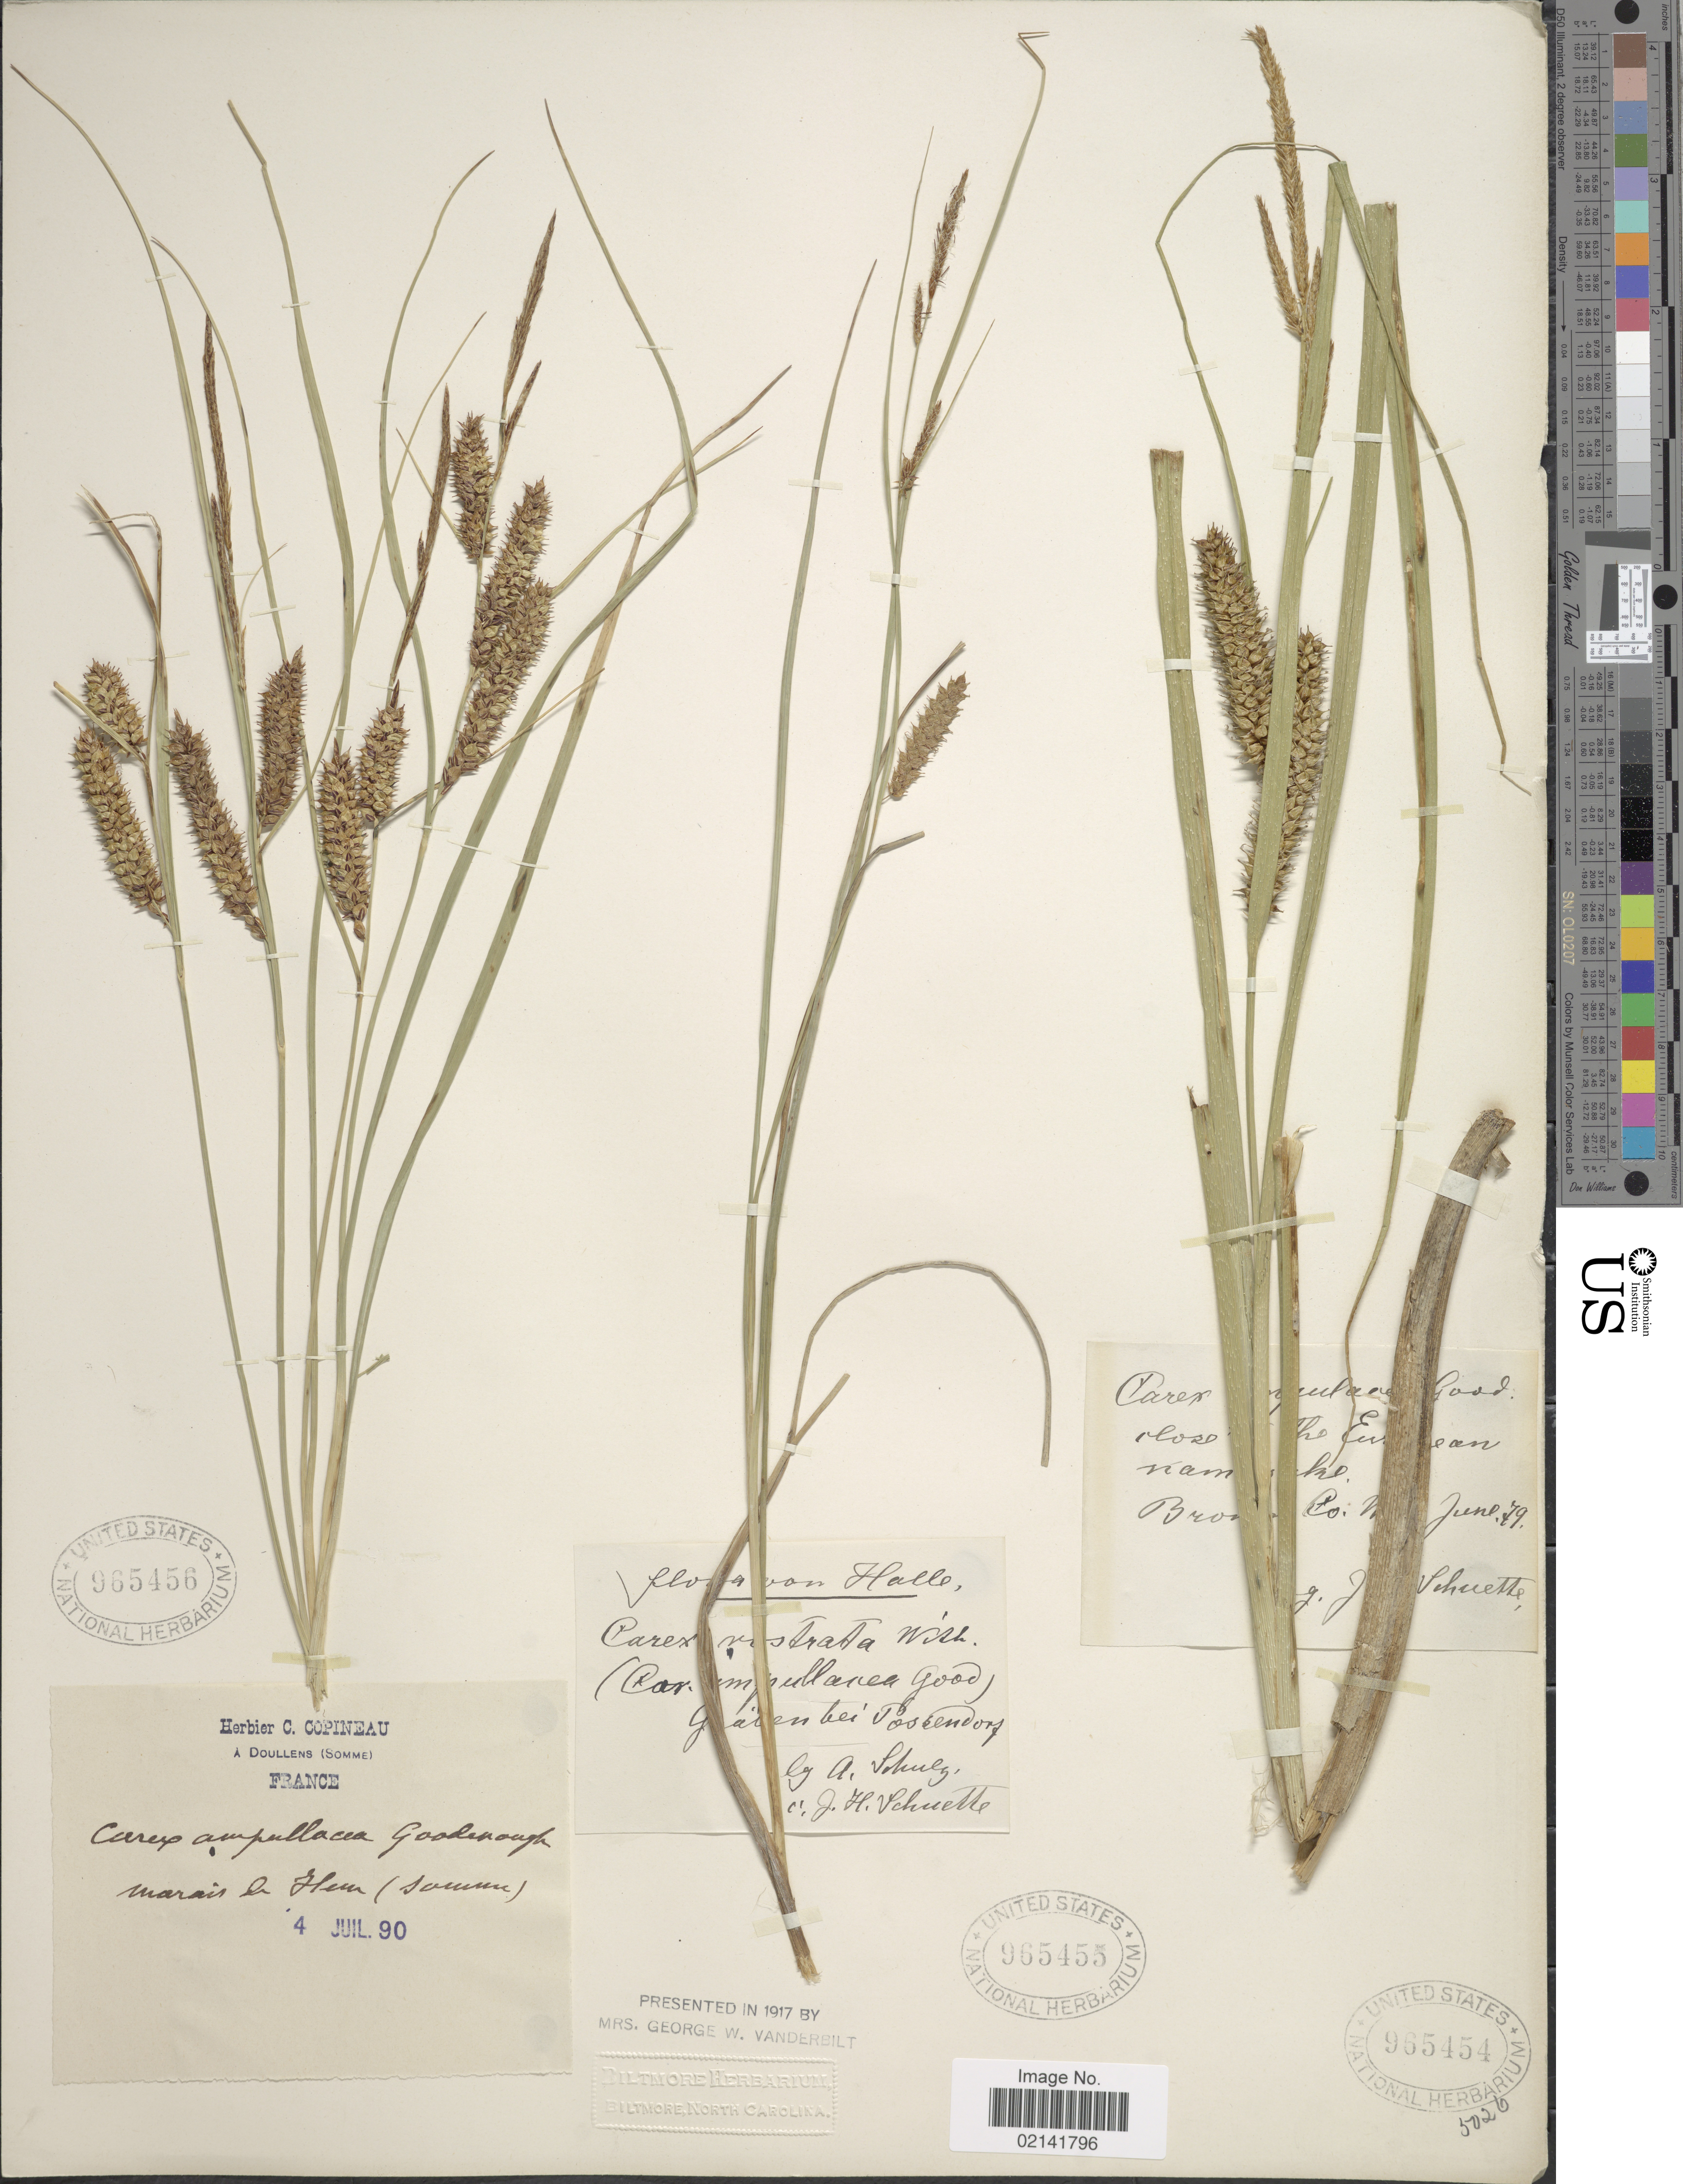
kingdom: Plantae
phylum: Tracheophyta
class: Liliopsida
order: Poales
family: Cyperaceae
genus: Carex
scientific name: Carex rostrata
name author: Stokes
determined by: Strong, Mark T., (BOT), Smithsonian Institution - National Museum of Natural History (UNITED STATES)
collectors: J. H. Schuette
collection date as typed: Transcribed d/m/y: /6/79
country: United States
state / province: Wisconsin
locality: Brown Co.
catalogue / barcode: US 965454-3